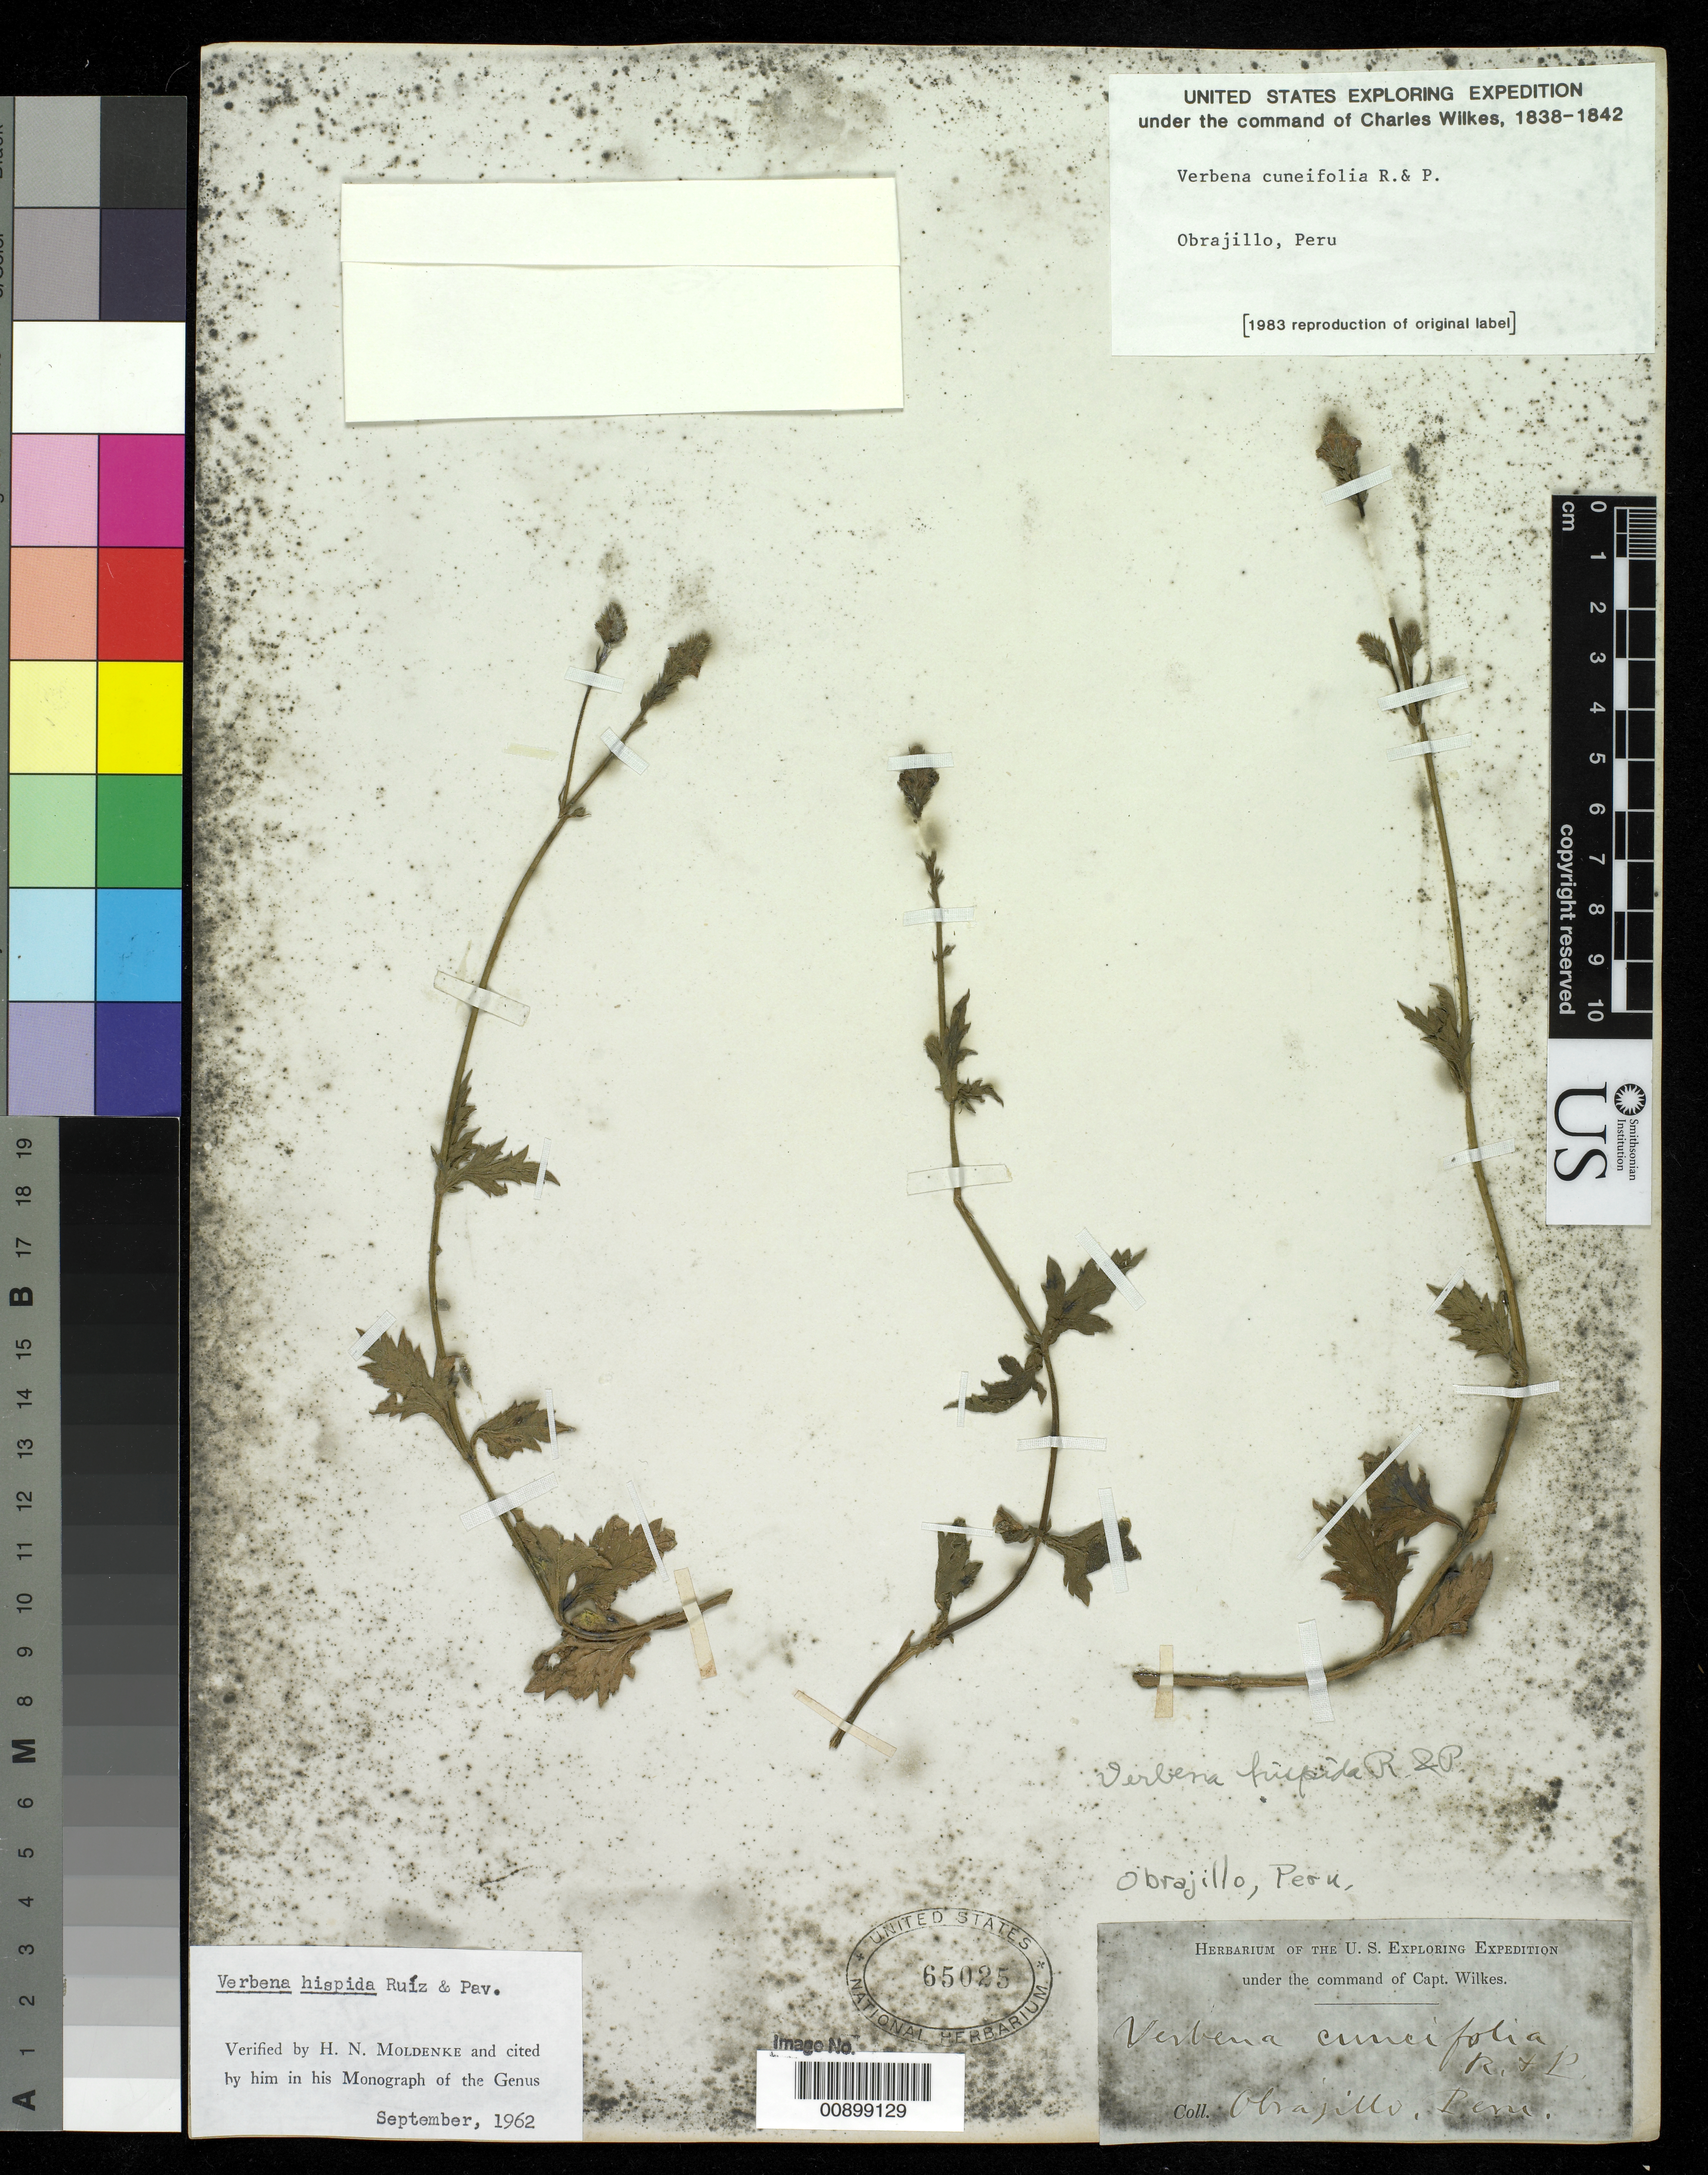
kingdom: Plantae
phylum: Tracheophyta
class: Magnoliopsida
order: Lamiales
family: Verbenaceae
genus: Verbena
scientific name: Verbena hispida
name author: Ruiz & Pav.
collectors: Wilkes Explor. Exped.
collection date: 1838/1842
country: Peru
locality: Obrajillo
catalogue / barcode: US 65025